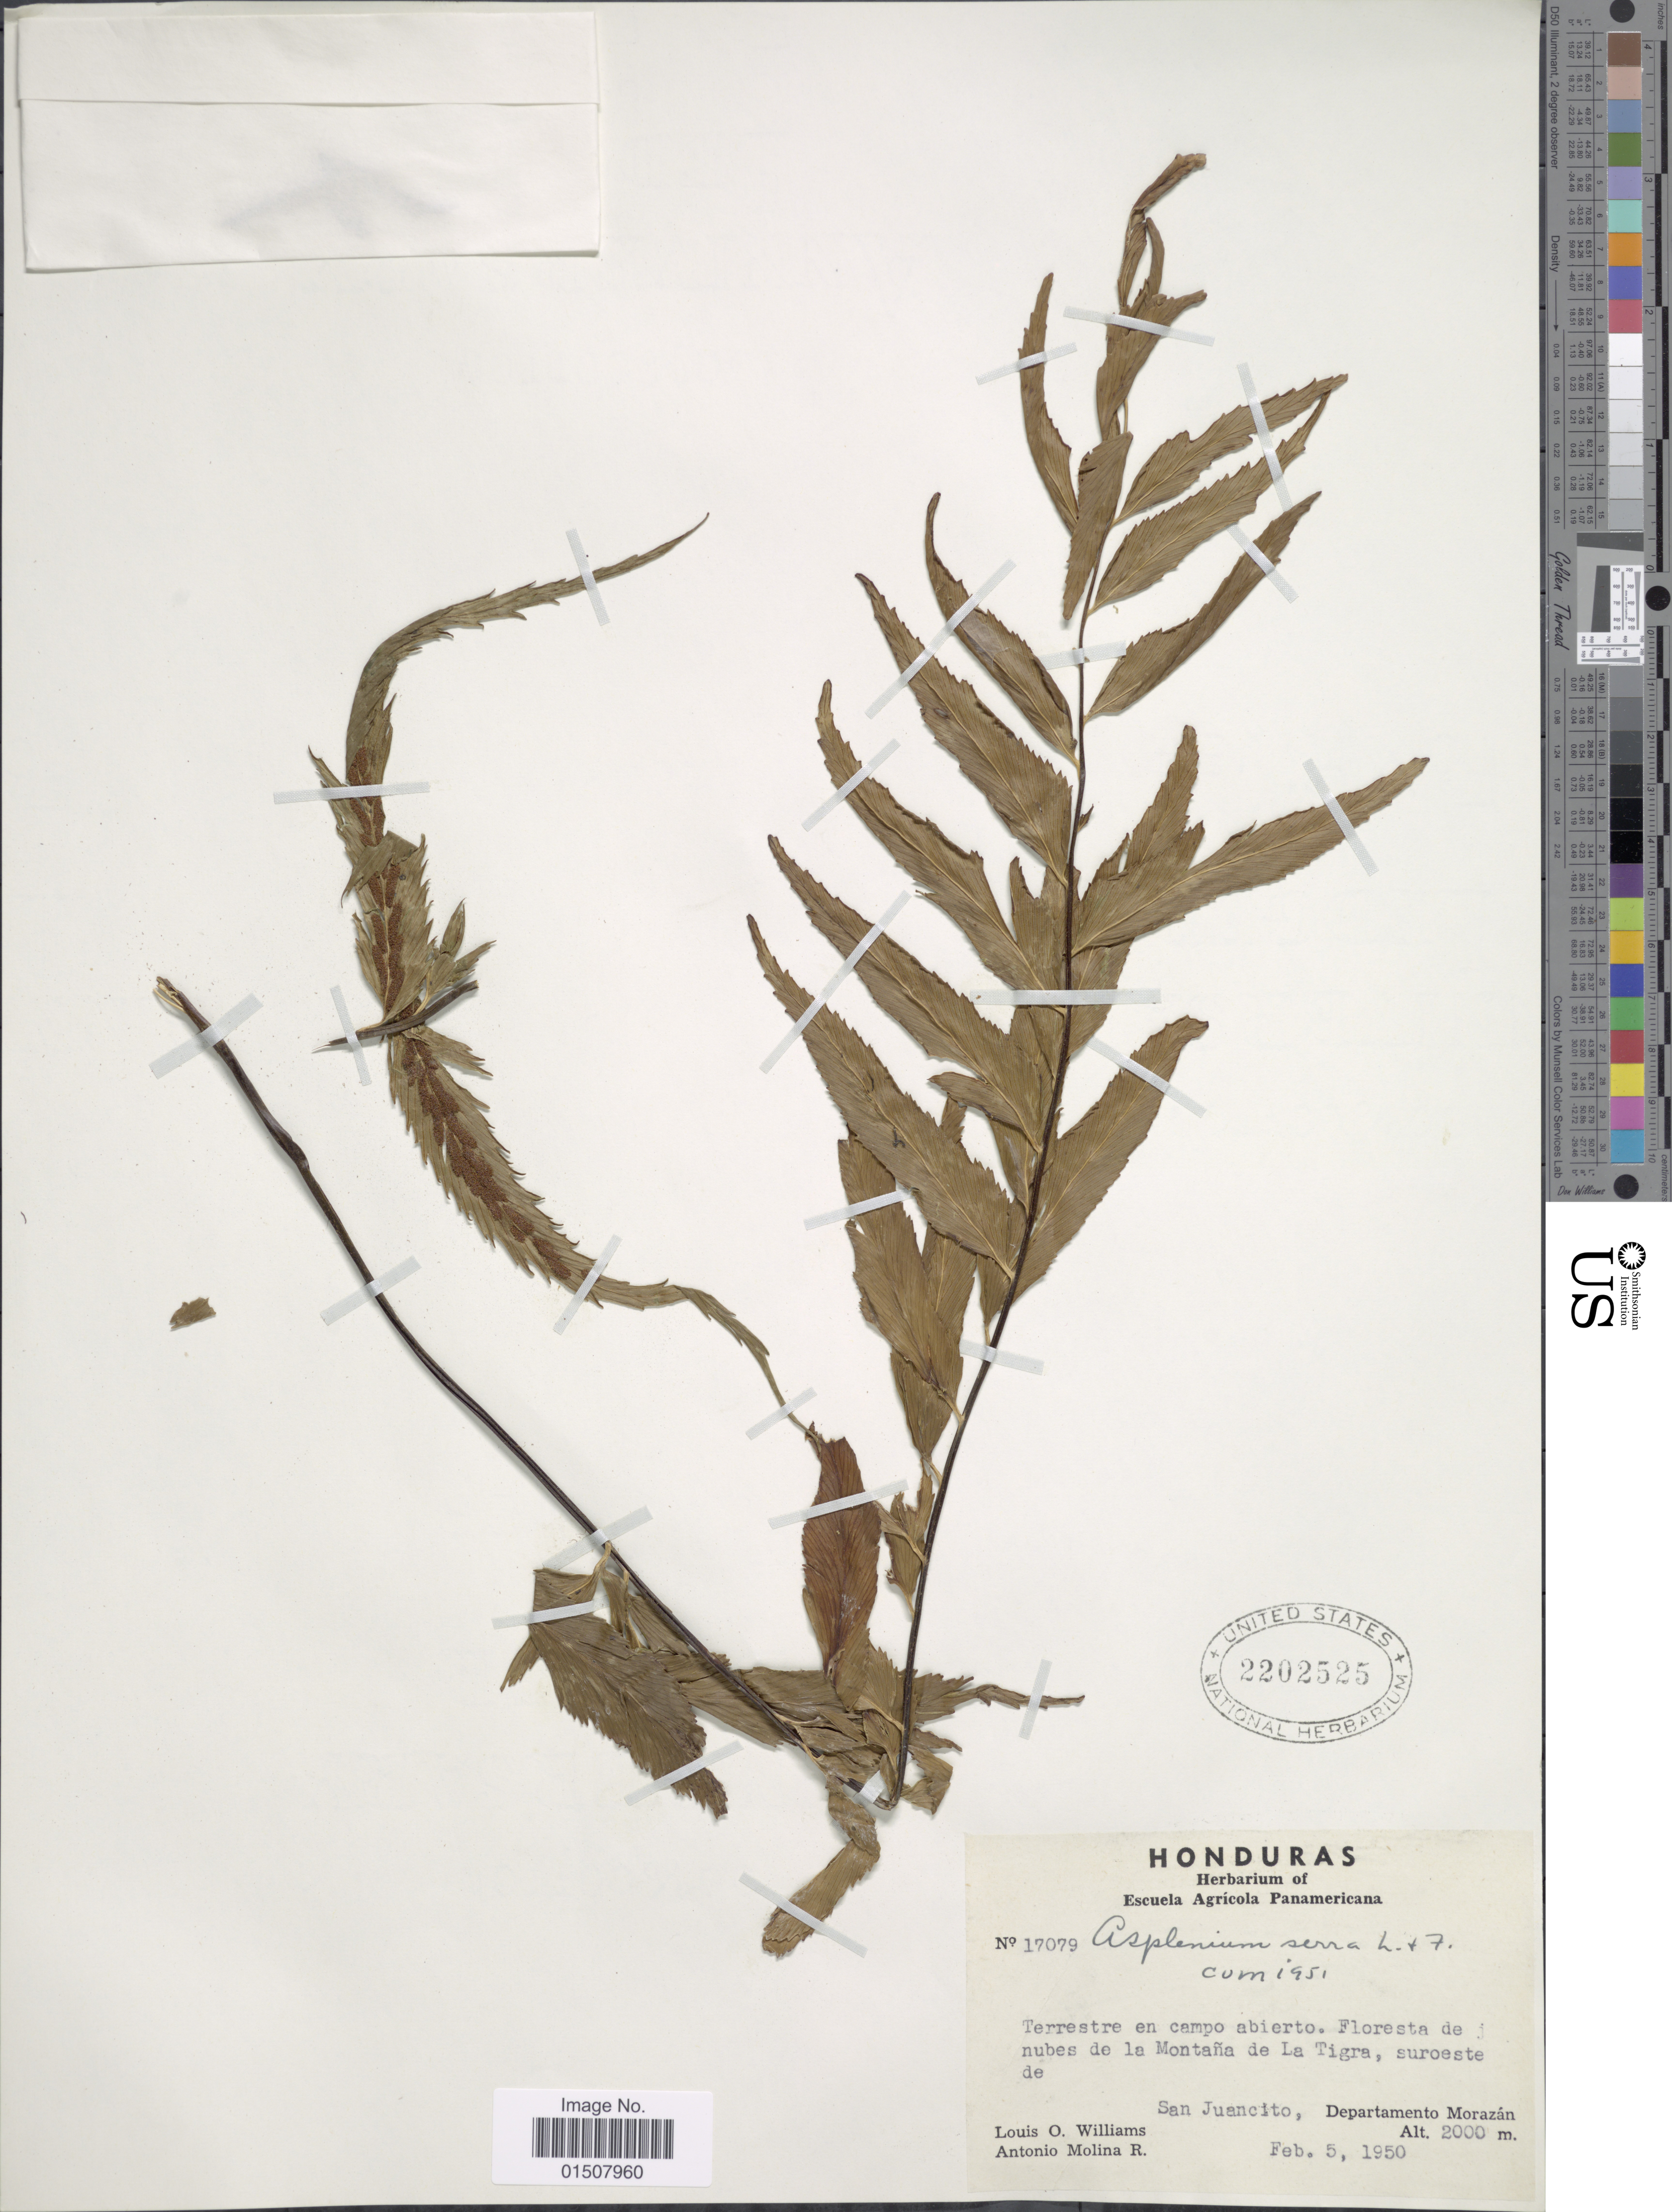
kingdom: Plantae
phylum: Tracheophyta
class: Polypodiopsida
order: Polypodiales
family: Aspleniaceae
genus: Asplenium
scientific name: Asplenium serra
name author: Langsd. & Fisch.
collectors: L. O. Williams & A. Molina R.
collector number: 17079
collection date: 1950-02-05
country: Honduras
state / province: Fco. Morazán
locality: Terrestre en campo abierto, Floresta de nubes de la Montana de La Tigra, suroeste de, San Juancito, Departamento Morazan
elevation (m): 2000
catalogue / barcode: US 2202525